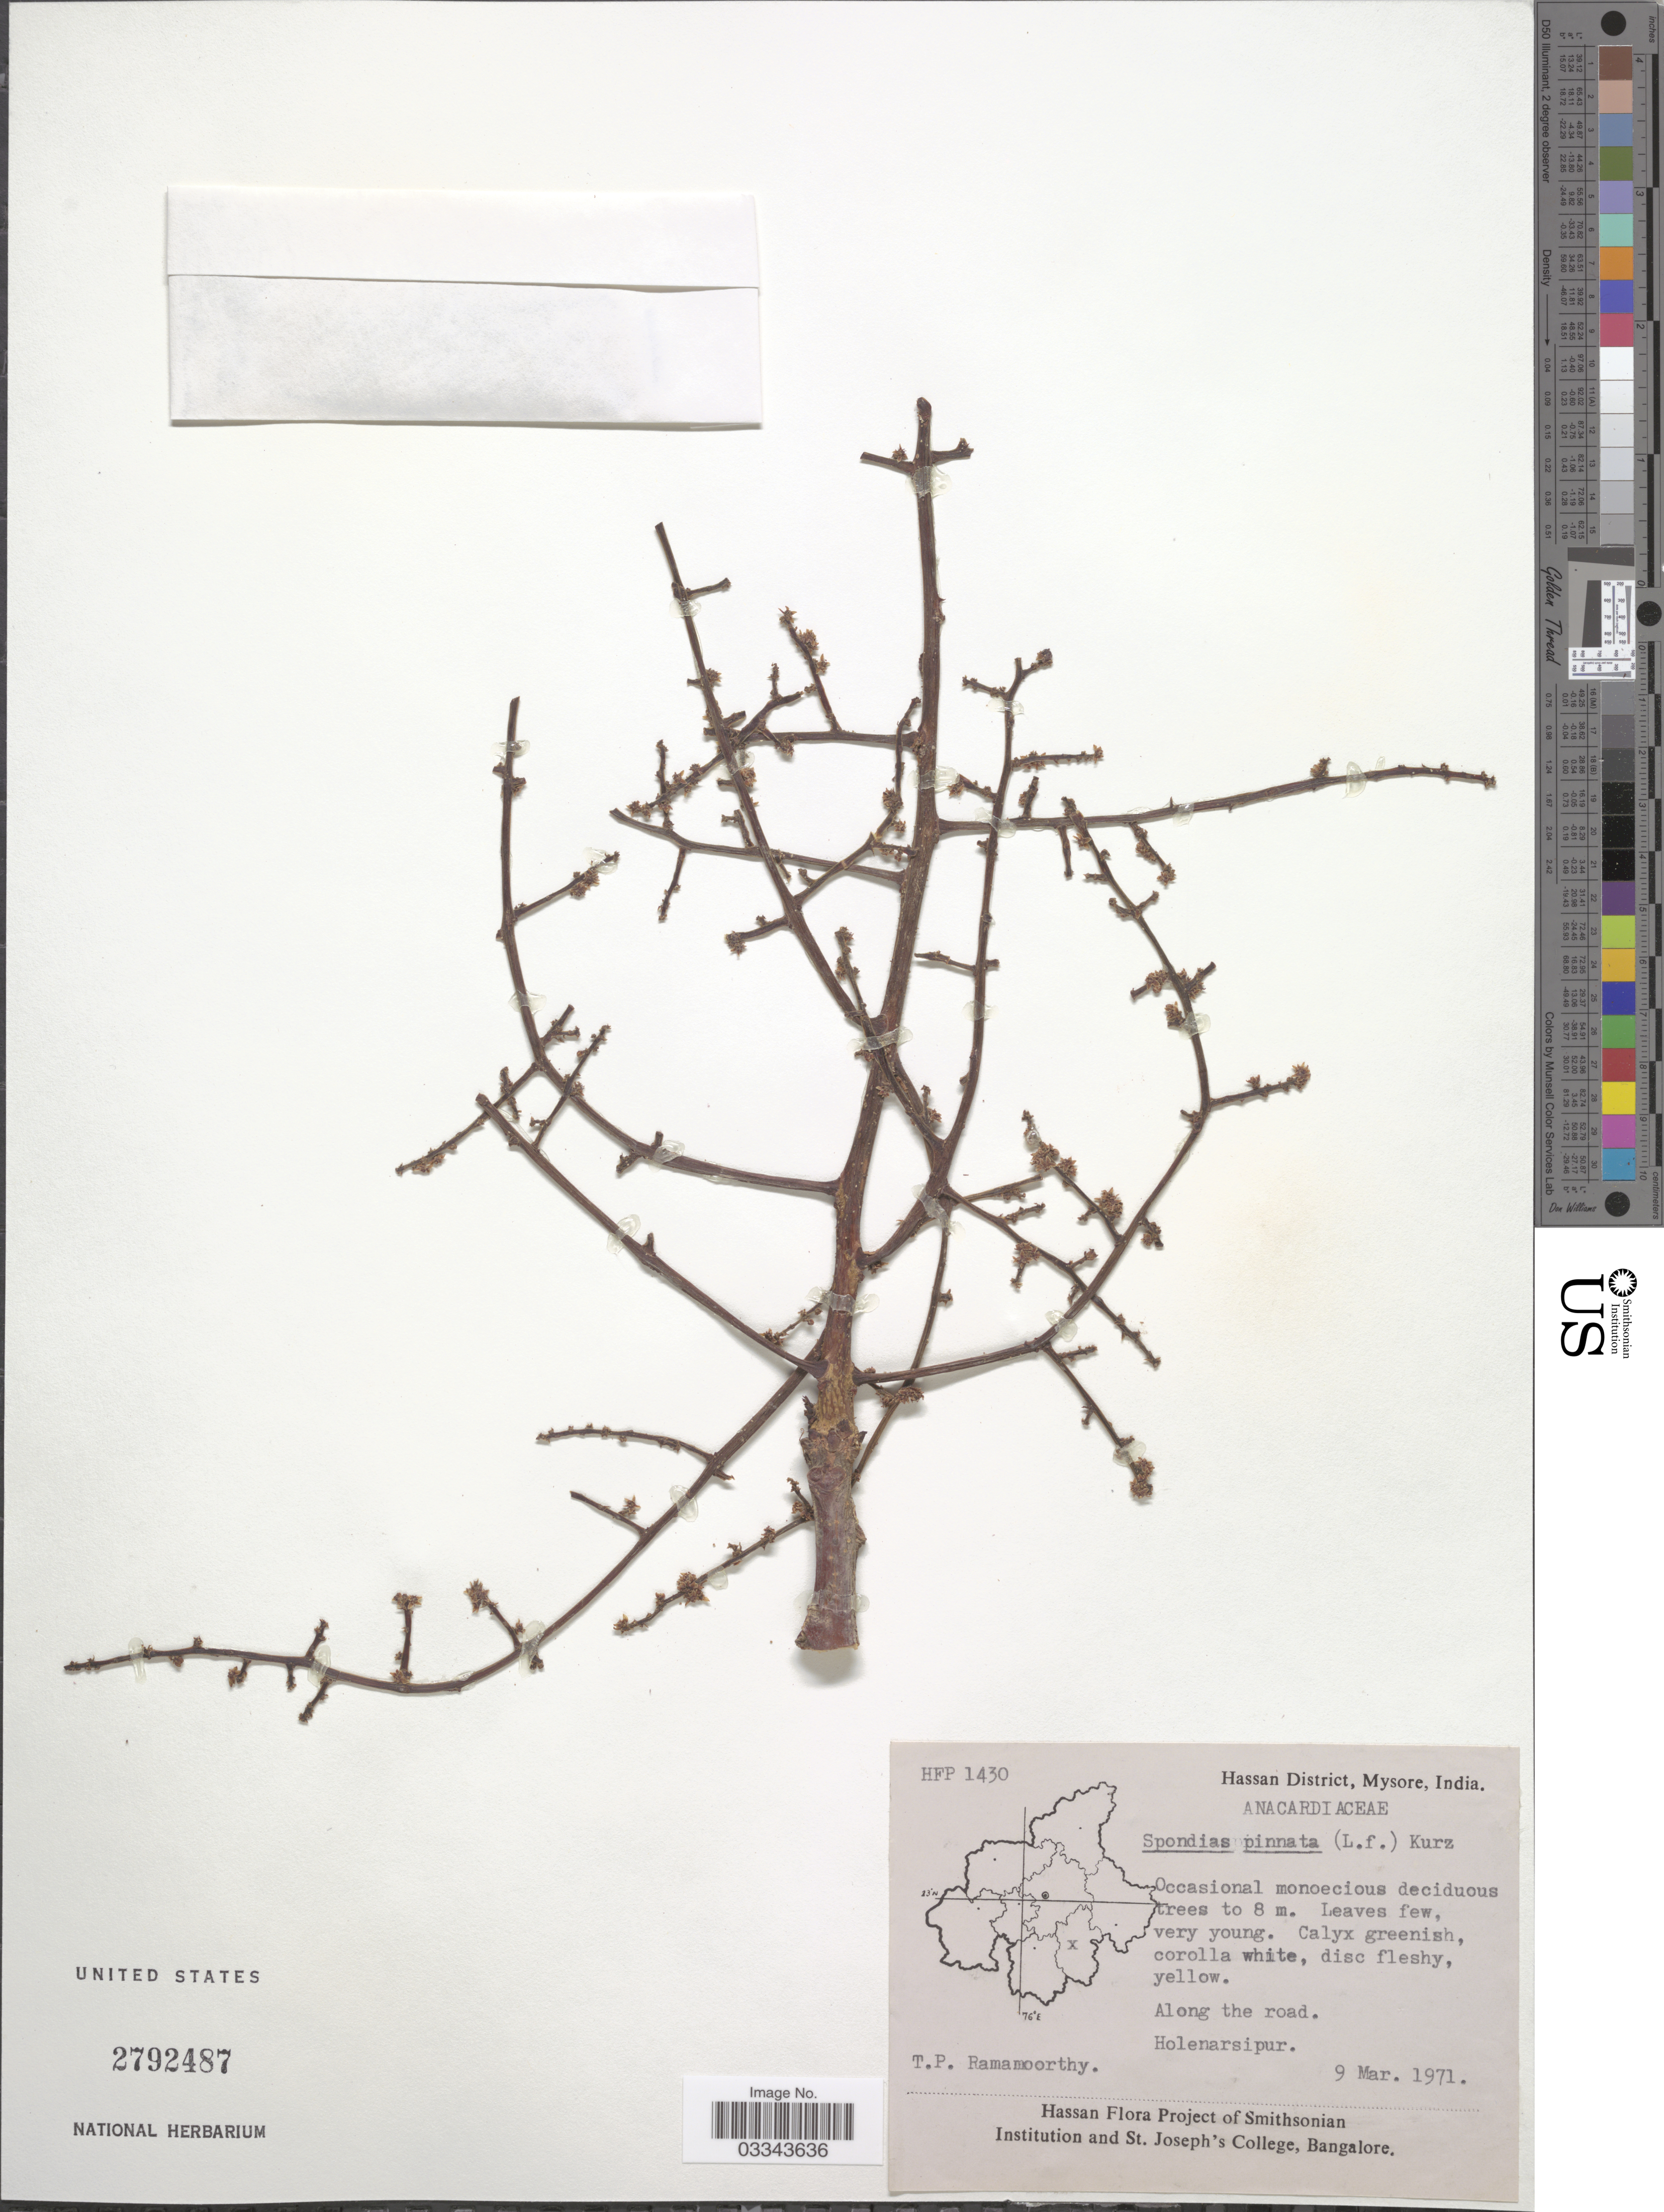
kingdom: Plantae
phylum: Tracheophyta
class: Magnoliopsida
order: Sapindales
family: Anacardiaceae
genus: Spondias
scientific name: Spondias pinnata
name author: (L. f.) Kurz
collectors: T. P. Ramamoorthy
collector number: HFP1430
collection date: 1971-03-09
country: India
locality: Hassan District, Mysore, Holenarsipur.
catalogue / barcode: US 2792487